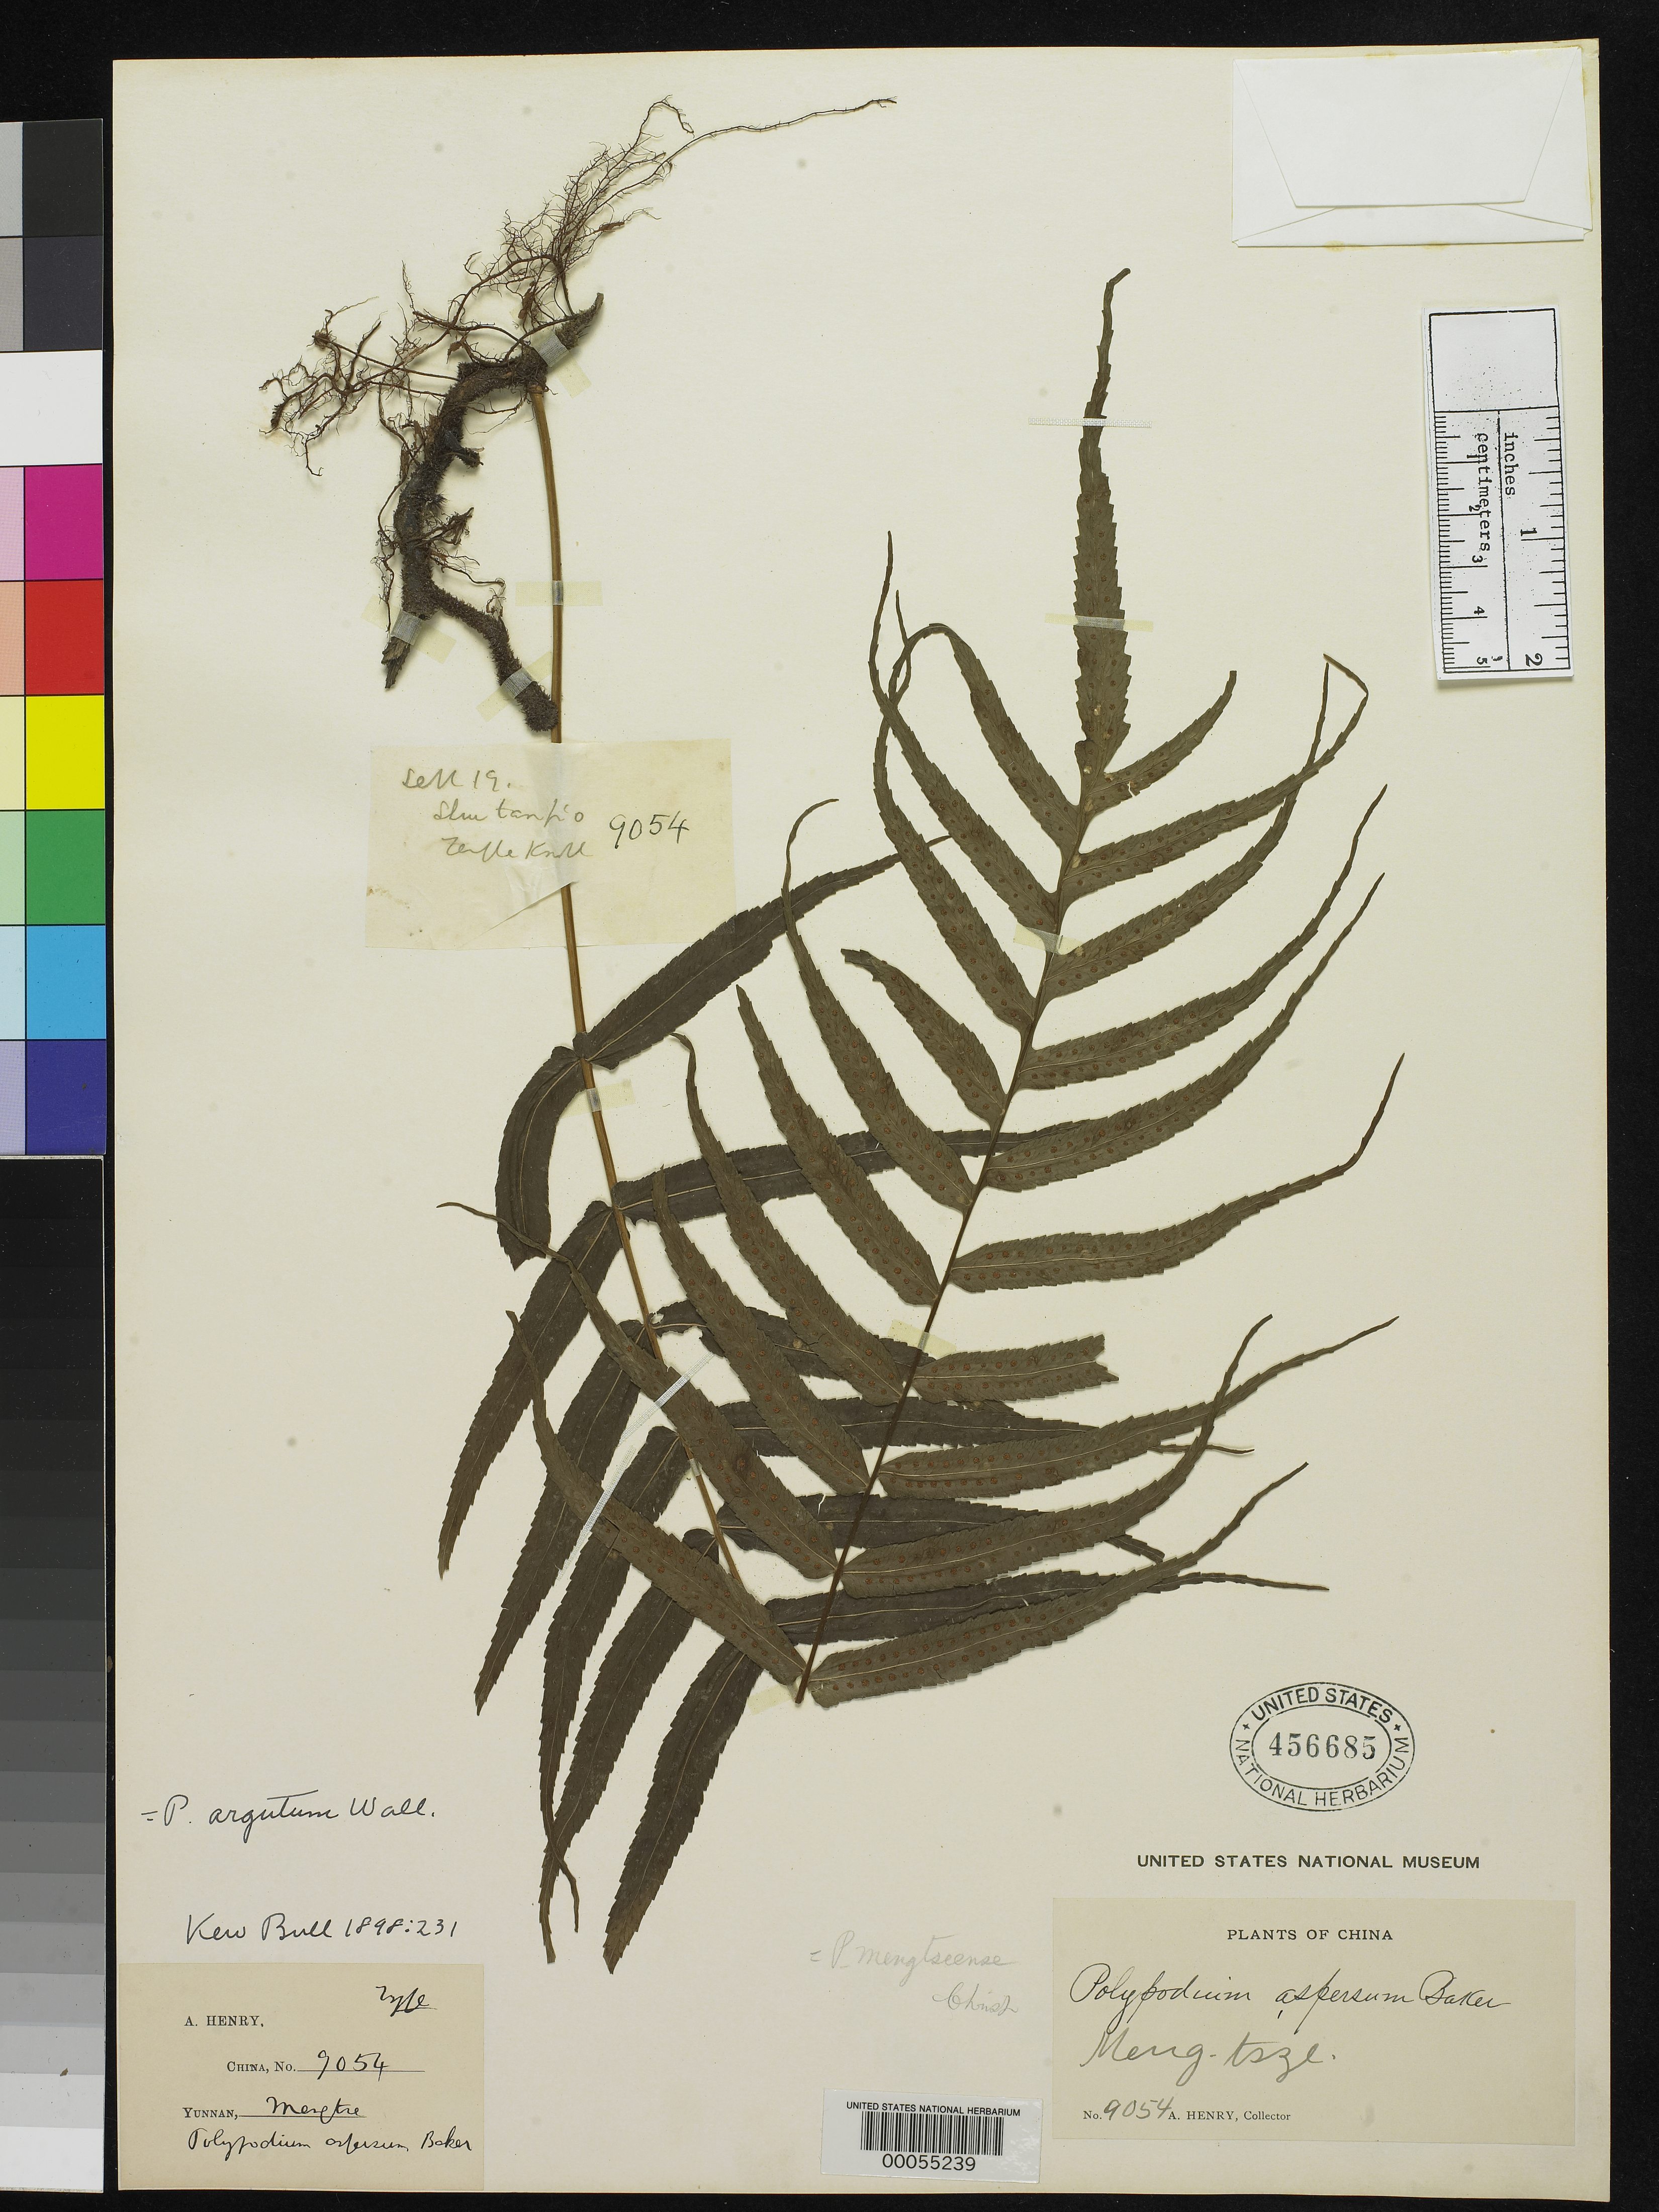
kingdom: Plantae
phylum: Tracheophyta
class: Polypodiopsida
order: Polypodiales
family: Polypodiaceae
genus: Polypodium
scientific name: Polypodium aspersum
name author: Baker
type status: Type Collection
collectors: A. Henry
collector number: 9054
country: China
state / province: Yunnan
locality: Mengtze [Meng-tsze]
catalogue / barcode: US 456685